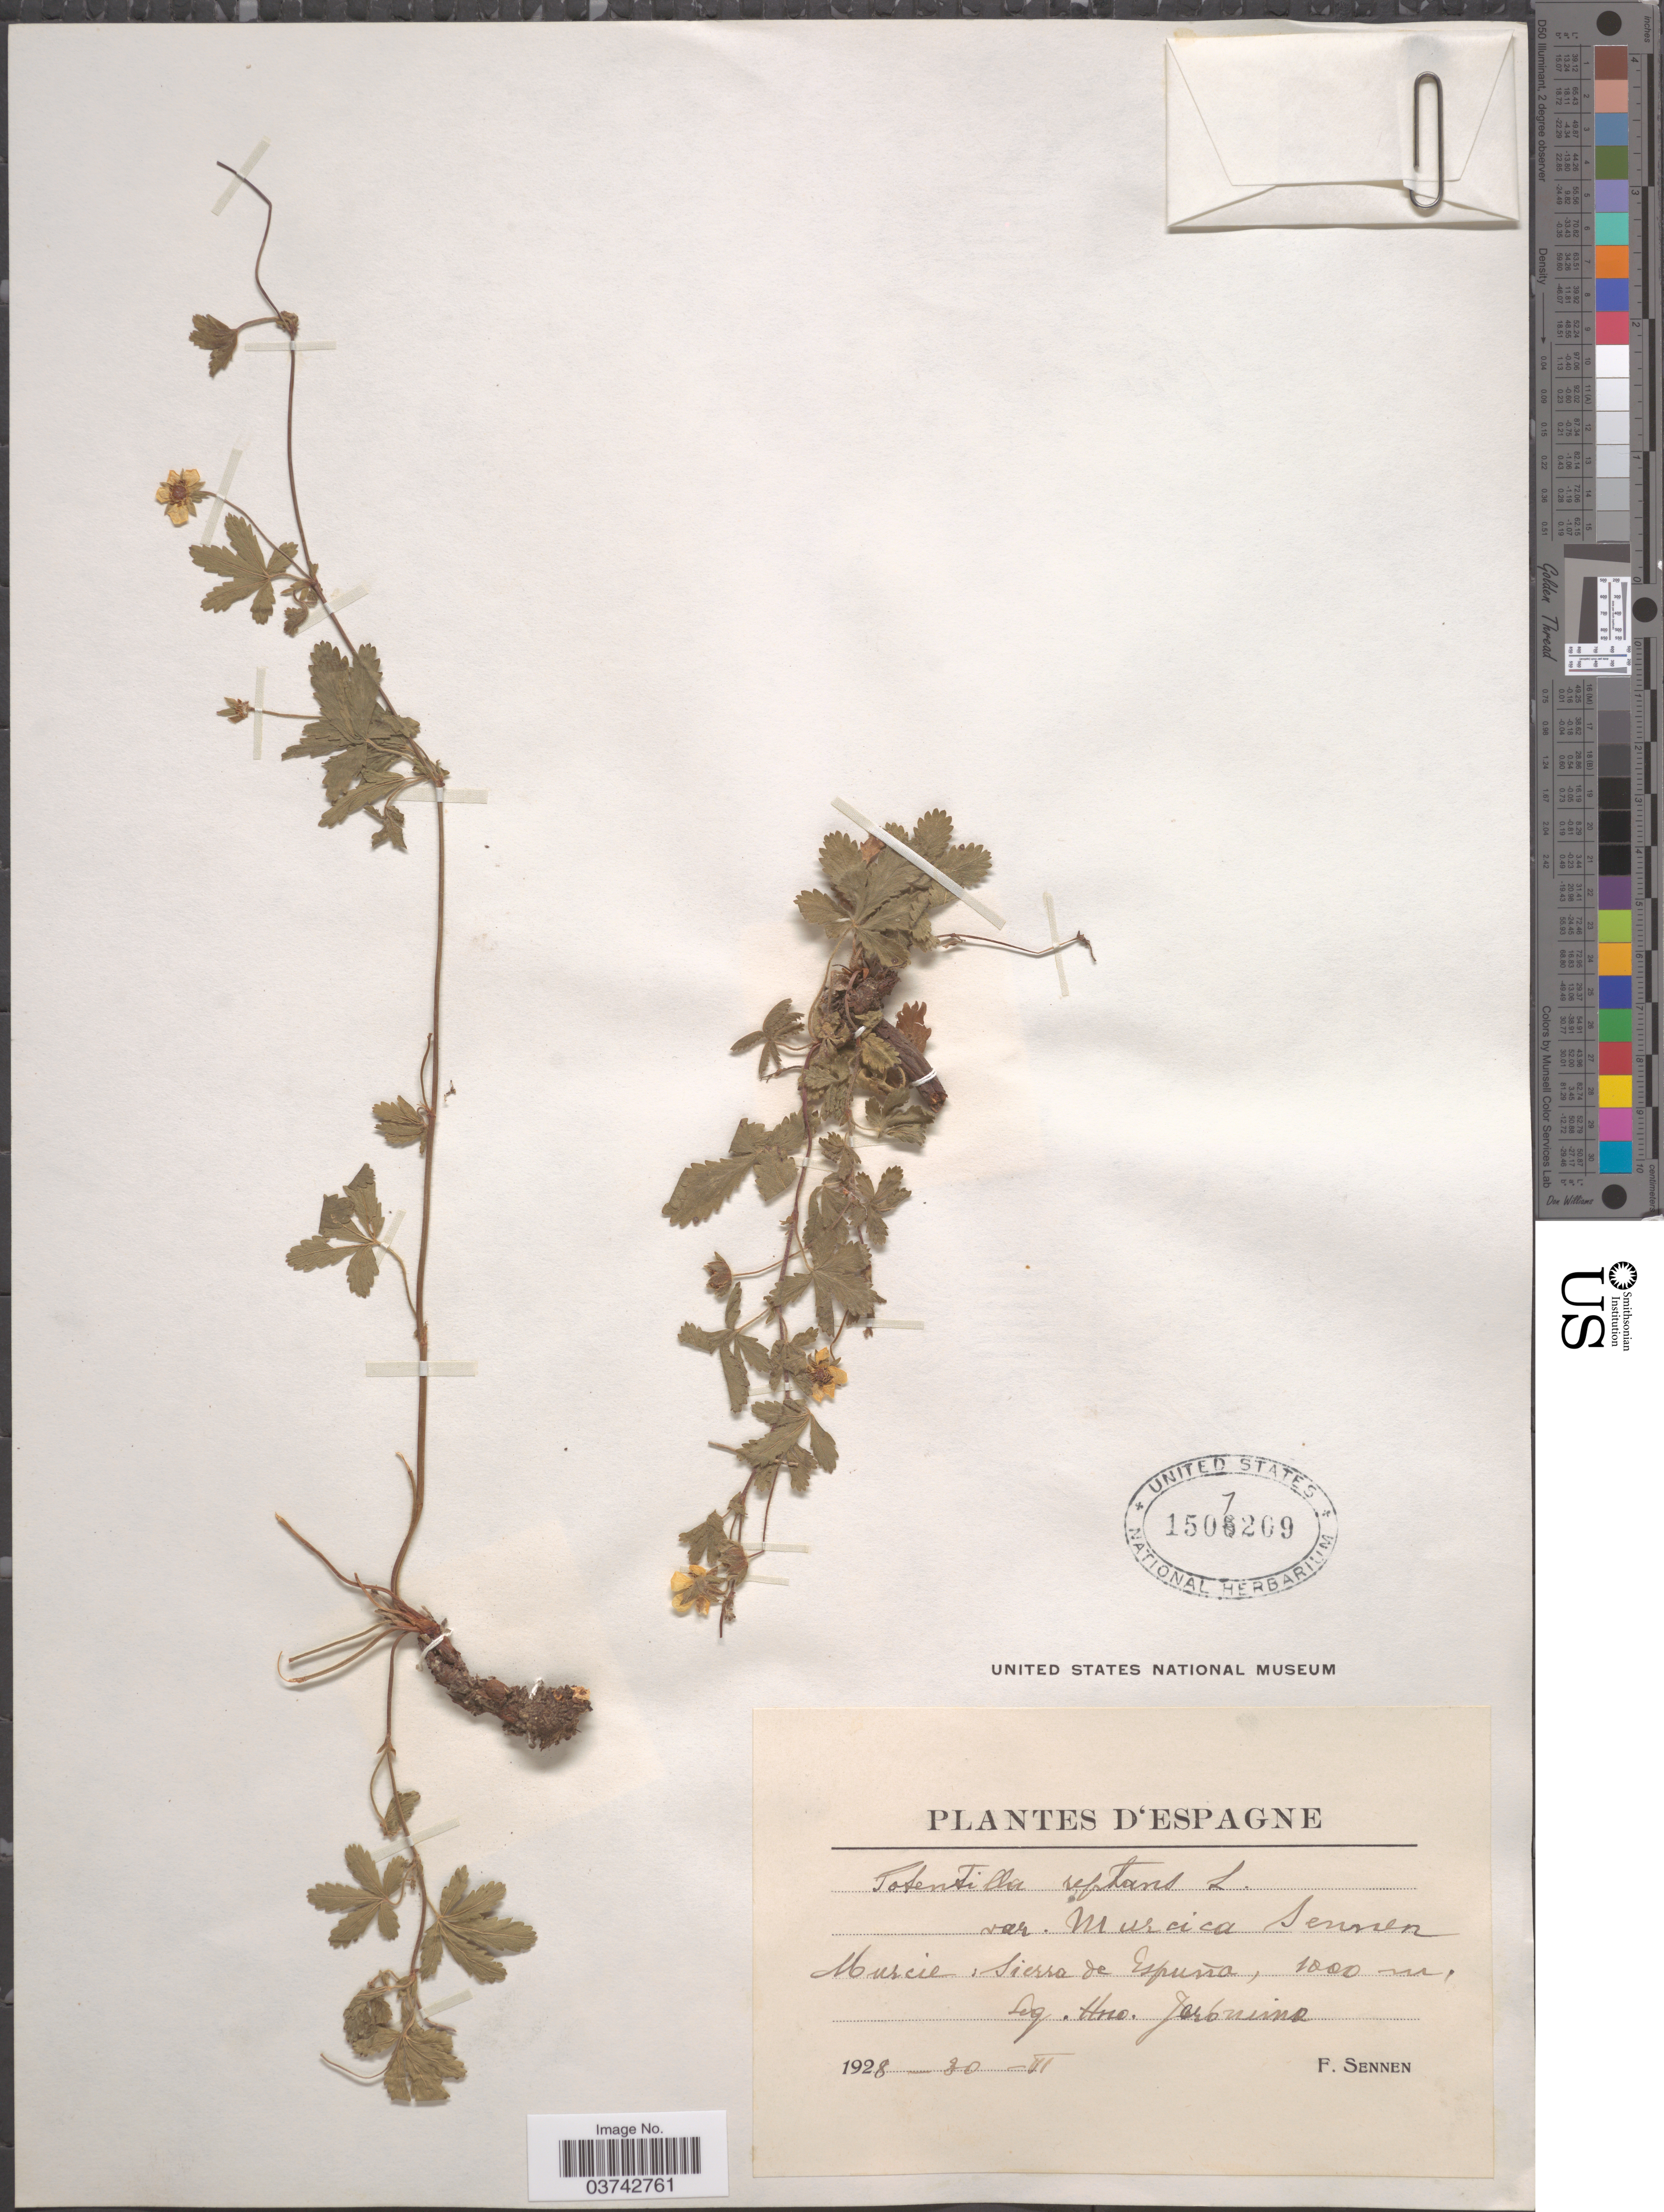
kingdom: Plantae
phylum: Tracheophyta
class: Magnoliopsida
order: Rosales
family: Rosaceae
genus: Potentilla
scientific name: Potentilla reptans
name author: L.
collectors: H. Jerónimo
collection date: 1928-06-30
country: Spain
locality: Murcie: Sierra de Espuña.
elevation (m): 1000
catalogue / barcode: US 1507209